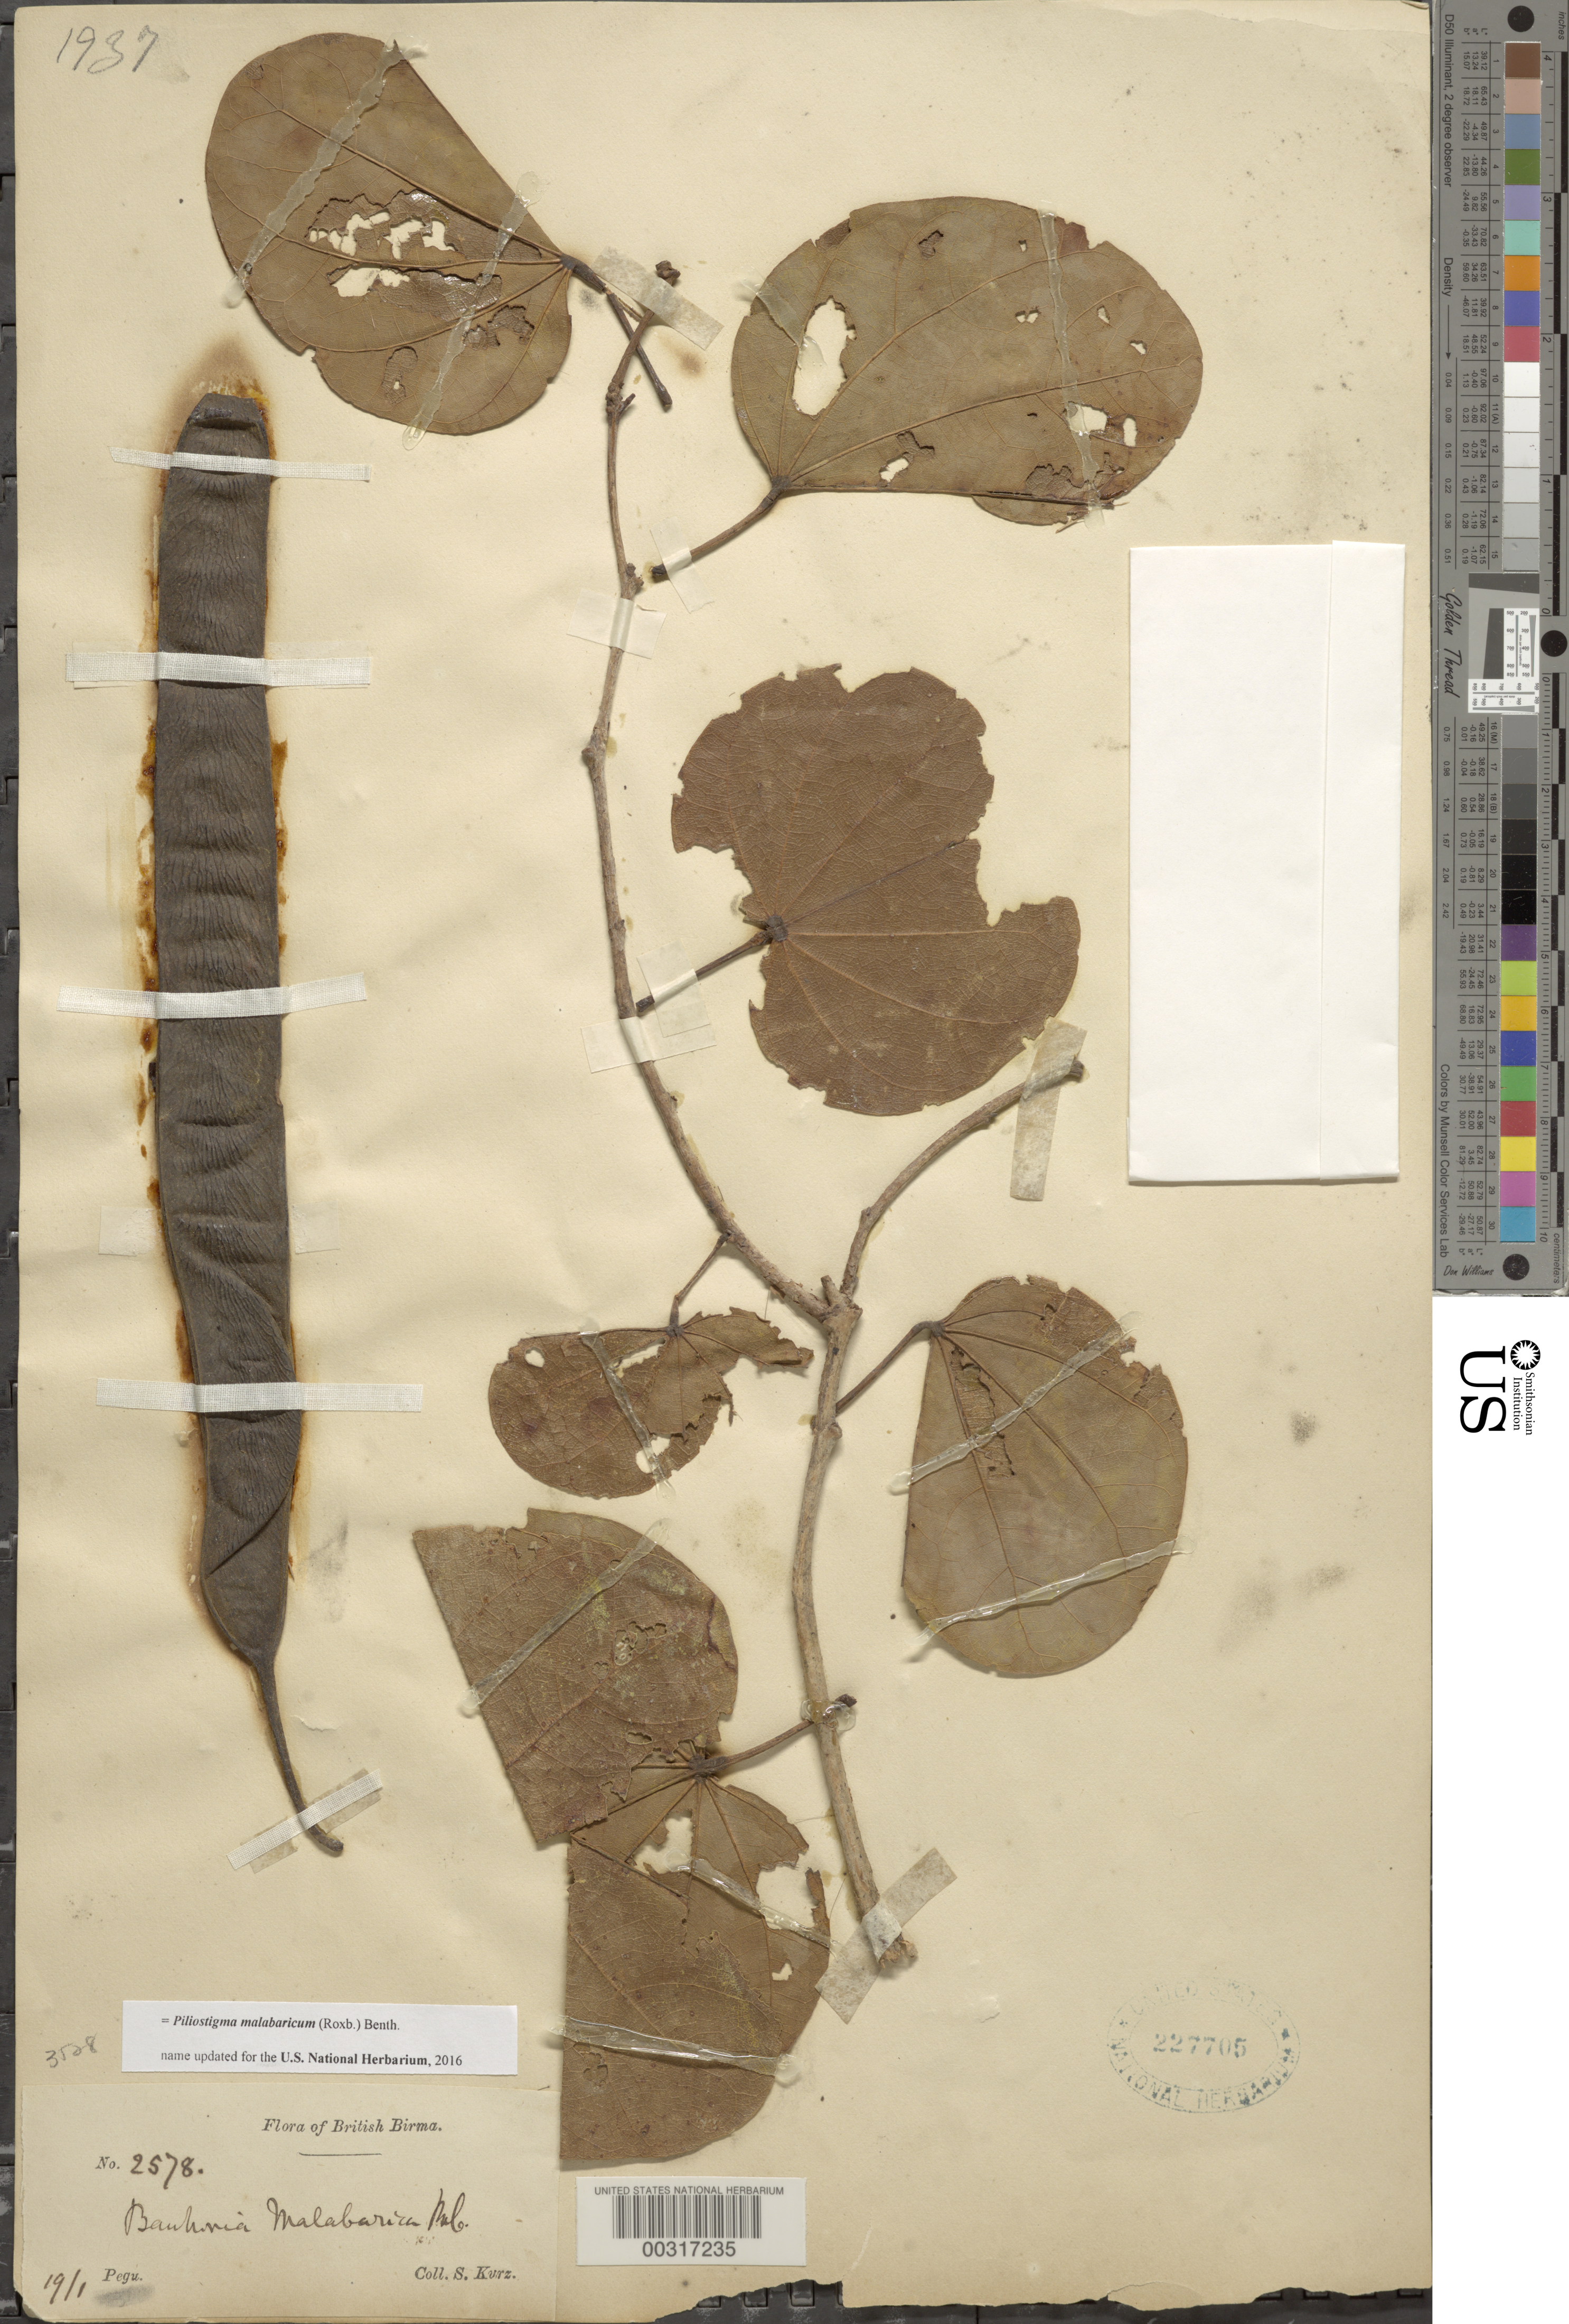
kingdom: Plantae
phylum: Tracheophyta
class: Magnoliopsida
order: Fabales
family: Fabaceae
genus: Piliostigma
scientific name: Piliostigma malabaricum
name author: (Roxb.) Benth.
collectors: W. Kurz et al.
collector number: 2578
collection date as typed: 19 Jan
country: Myanmar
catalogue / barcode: US 227705